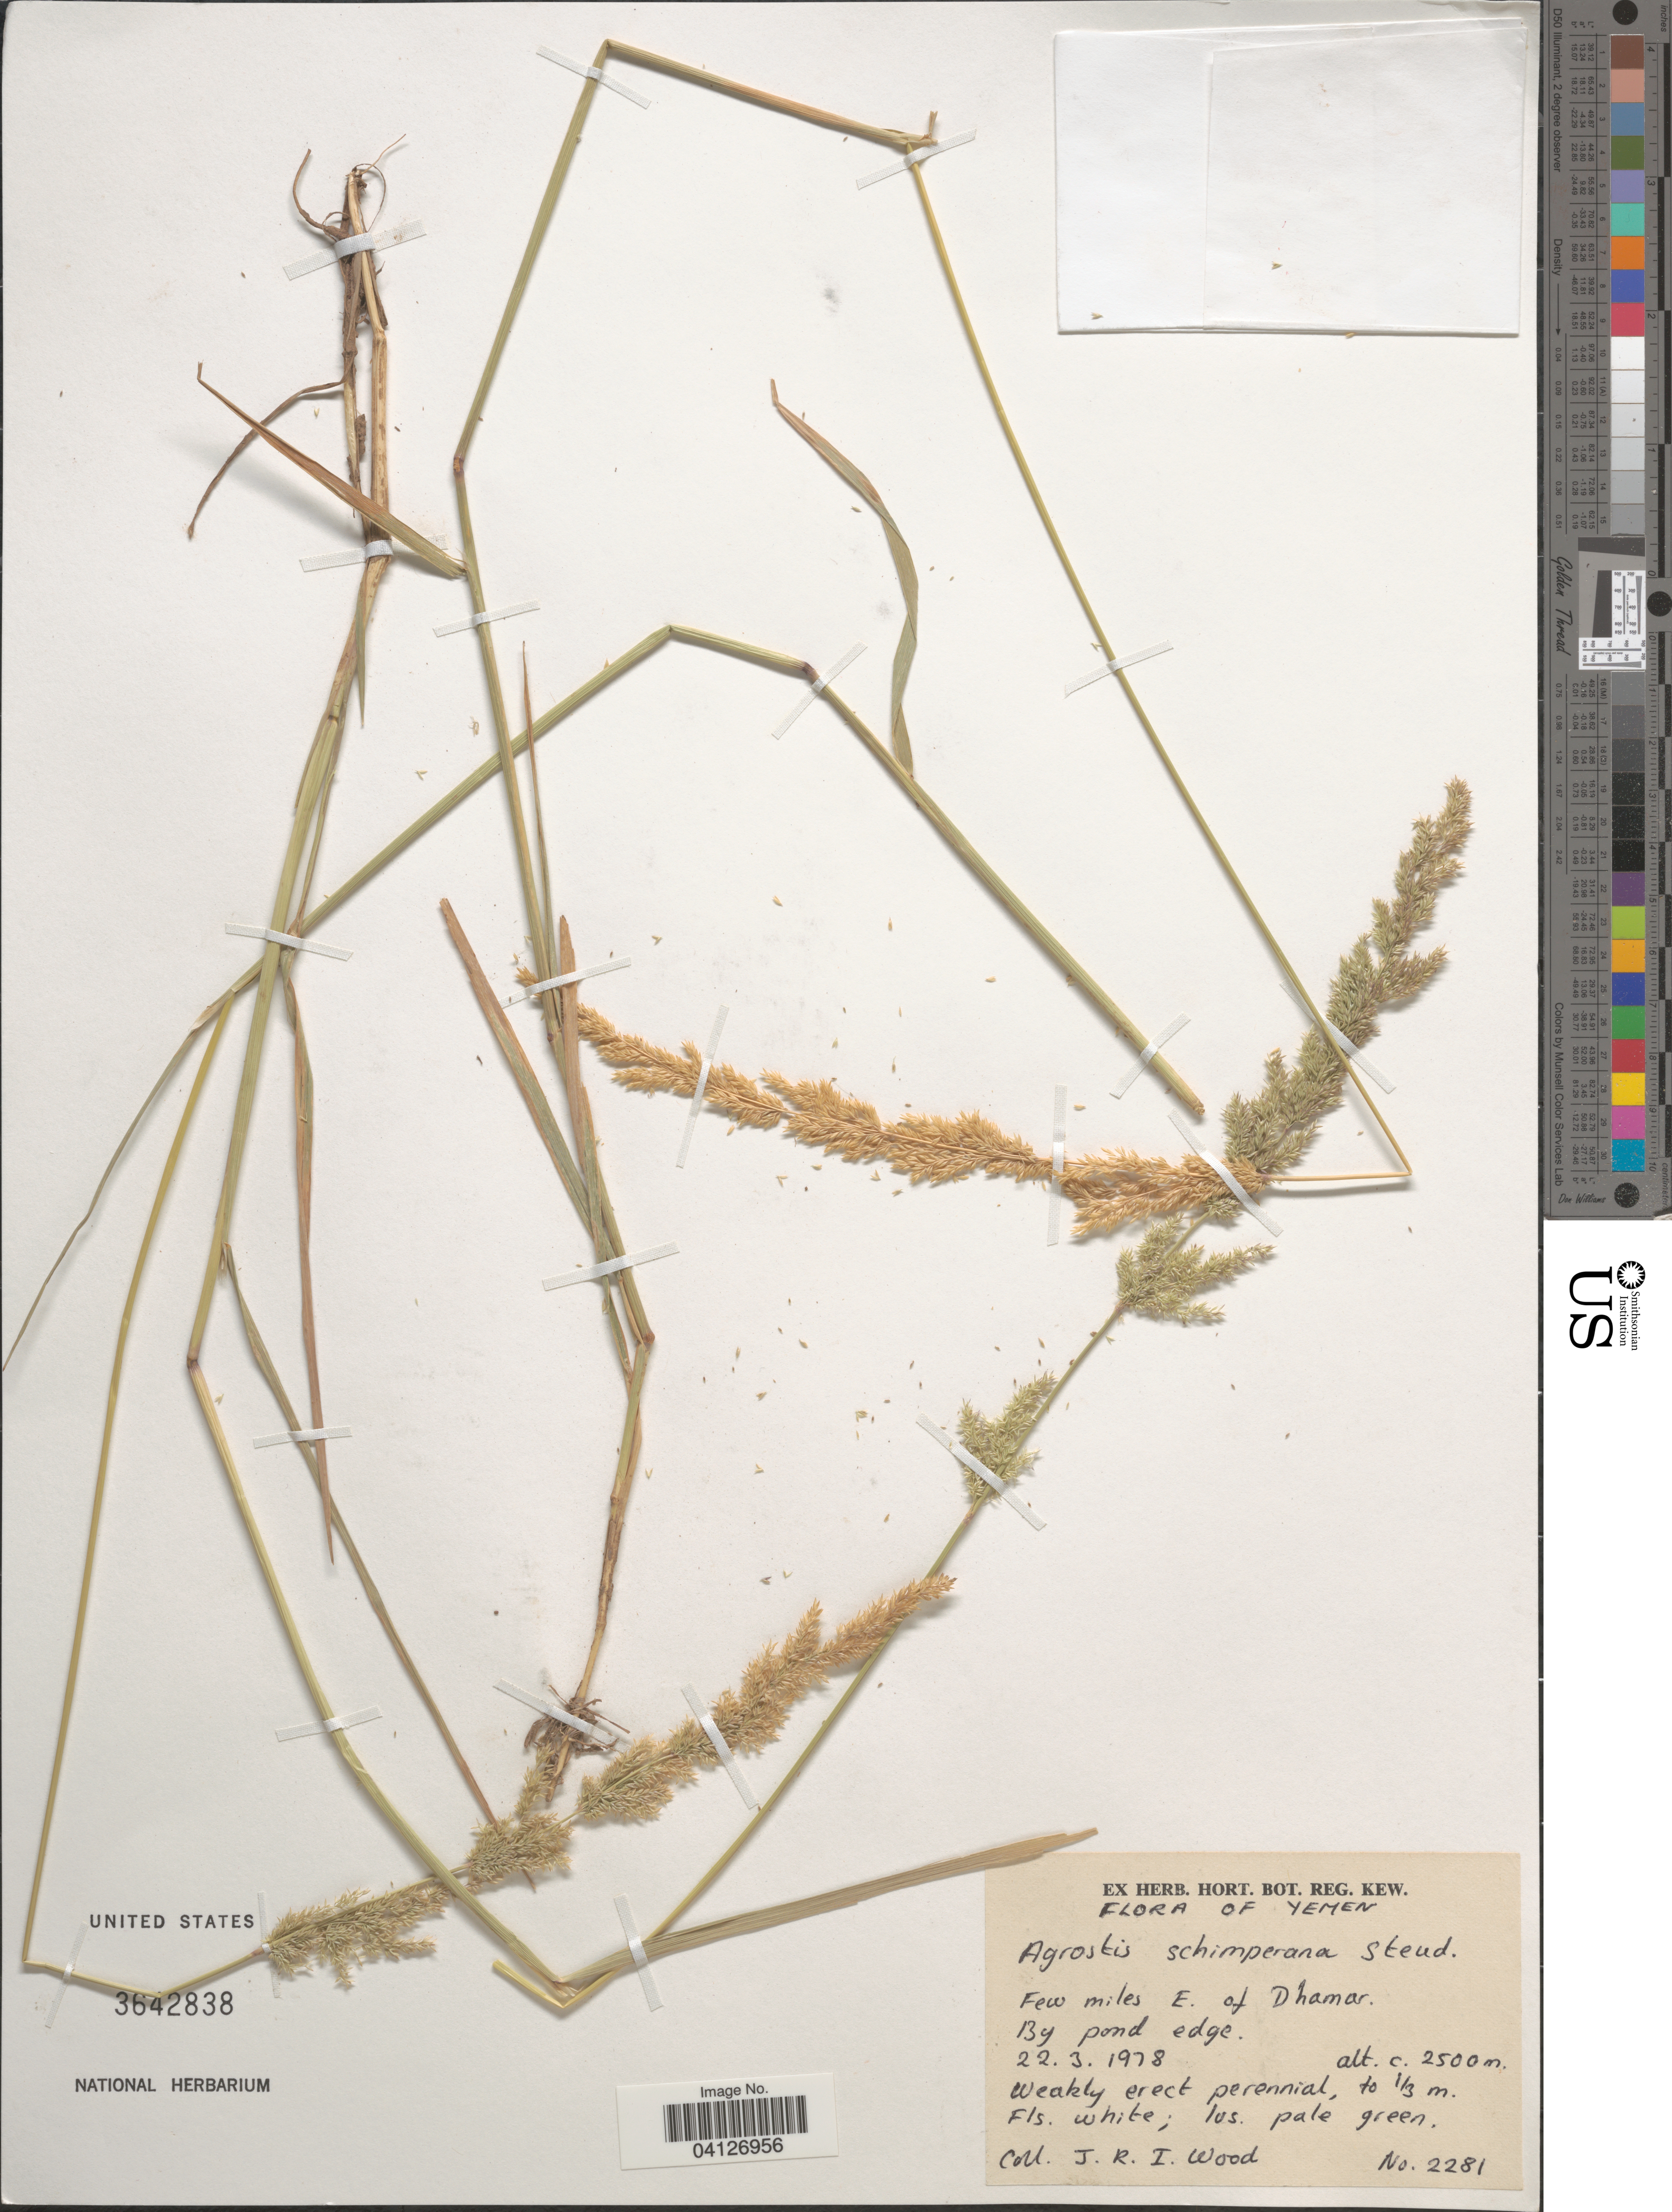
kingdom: Plantae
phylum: Tracheophyta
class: Liliopsida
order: Poales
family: Poaceae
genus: Agrostis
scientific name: Agrostis schimperiana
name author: Hochst. ex Steud.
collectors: J. R. I. Wood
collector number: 2281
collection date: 1978-03-22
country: Yemen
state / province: Dhamar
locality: Few miles E. of Dhamar.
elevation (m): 2500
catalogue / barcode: US 3642838